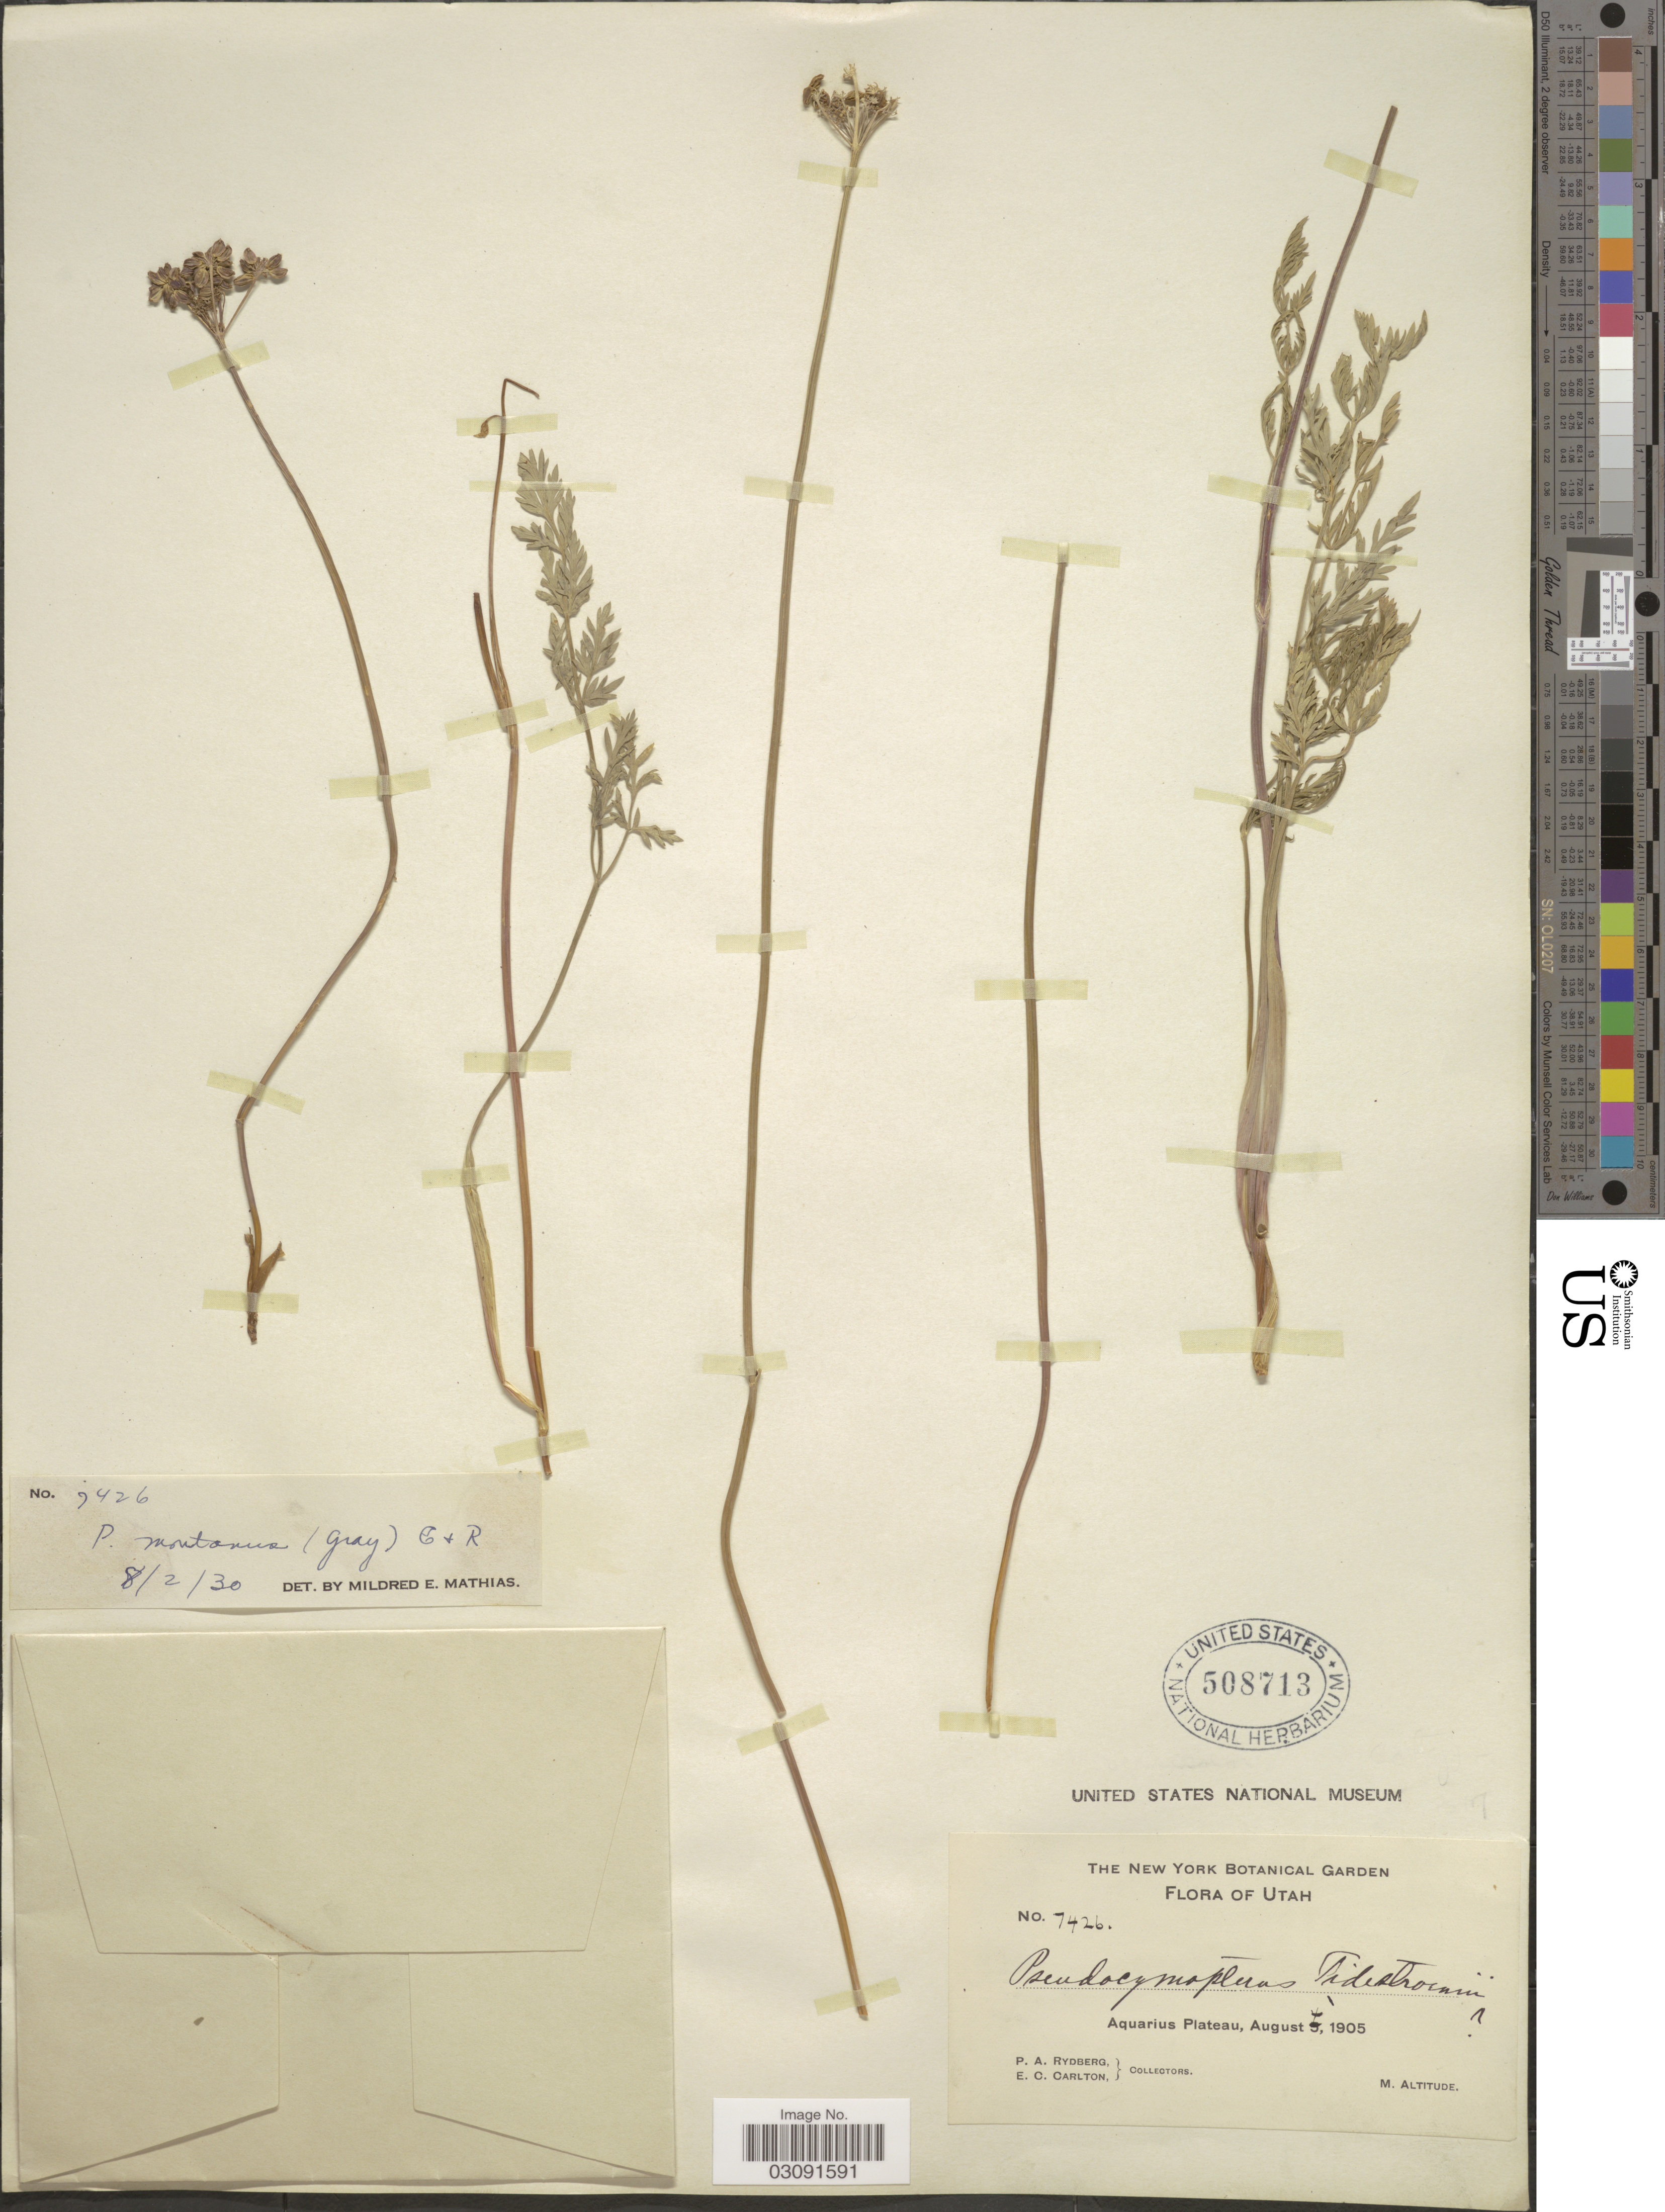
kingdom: Plantae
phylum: Tracheophyta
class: Magnoliopsida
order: Apiales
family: Apiaceae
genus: Pseudocymopterus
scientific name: Pseudocymopterus montanus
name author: (A. Gray) J.M. Coult. & Rose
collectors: P. A. Rydberg & E. Carlton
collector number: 7426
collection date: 1905-08-04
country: United States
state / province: Utah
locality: Aquarius Plateau.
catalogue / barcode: US 508713